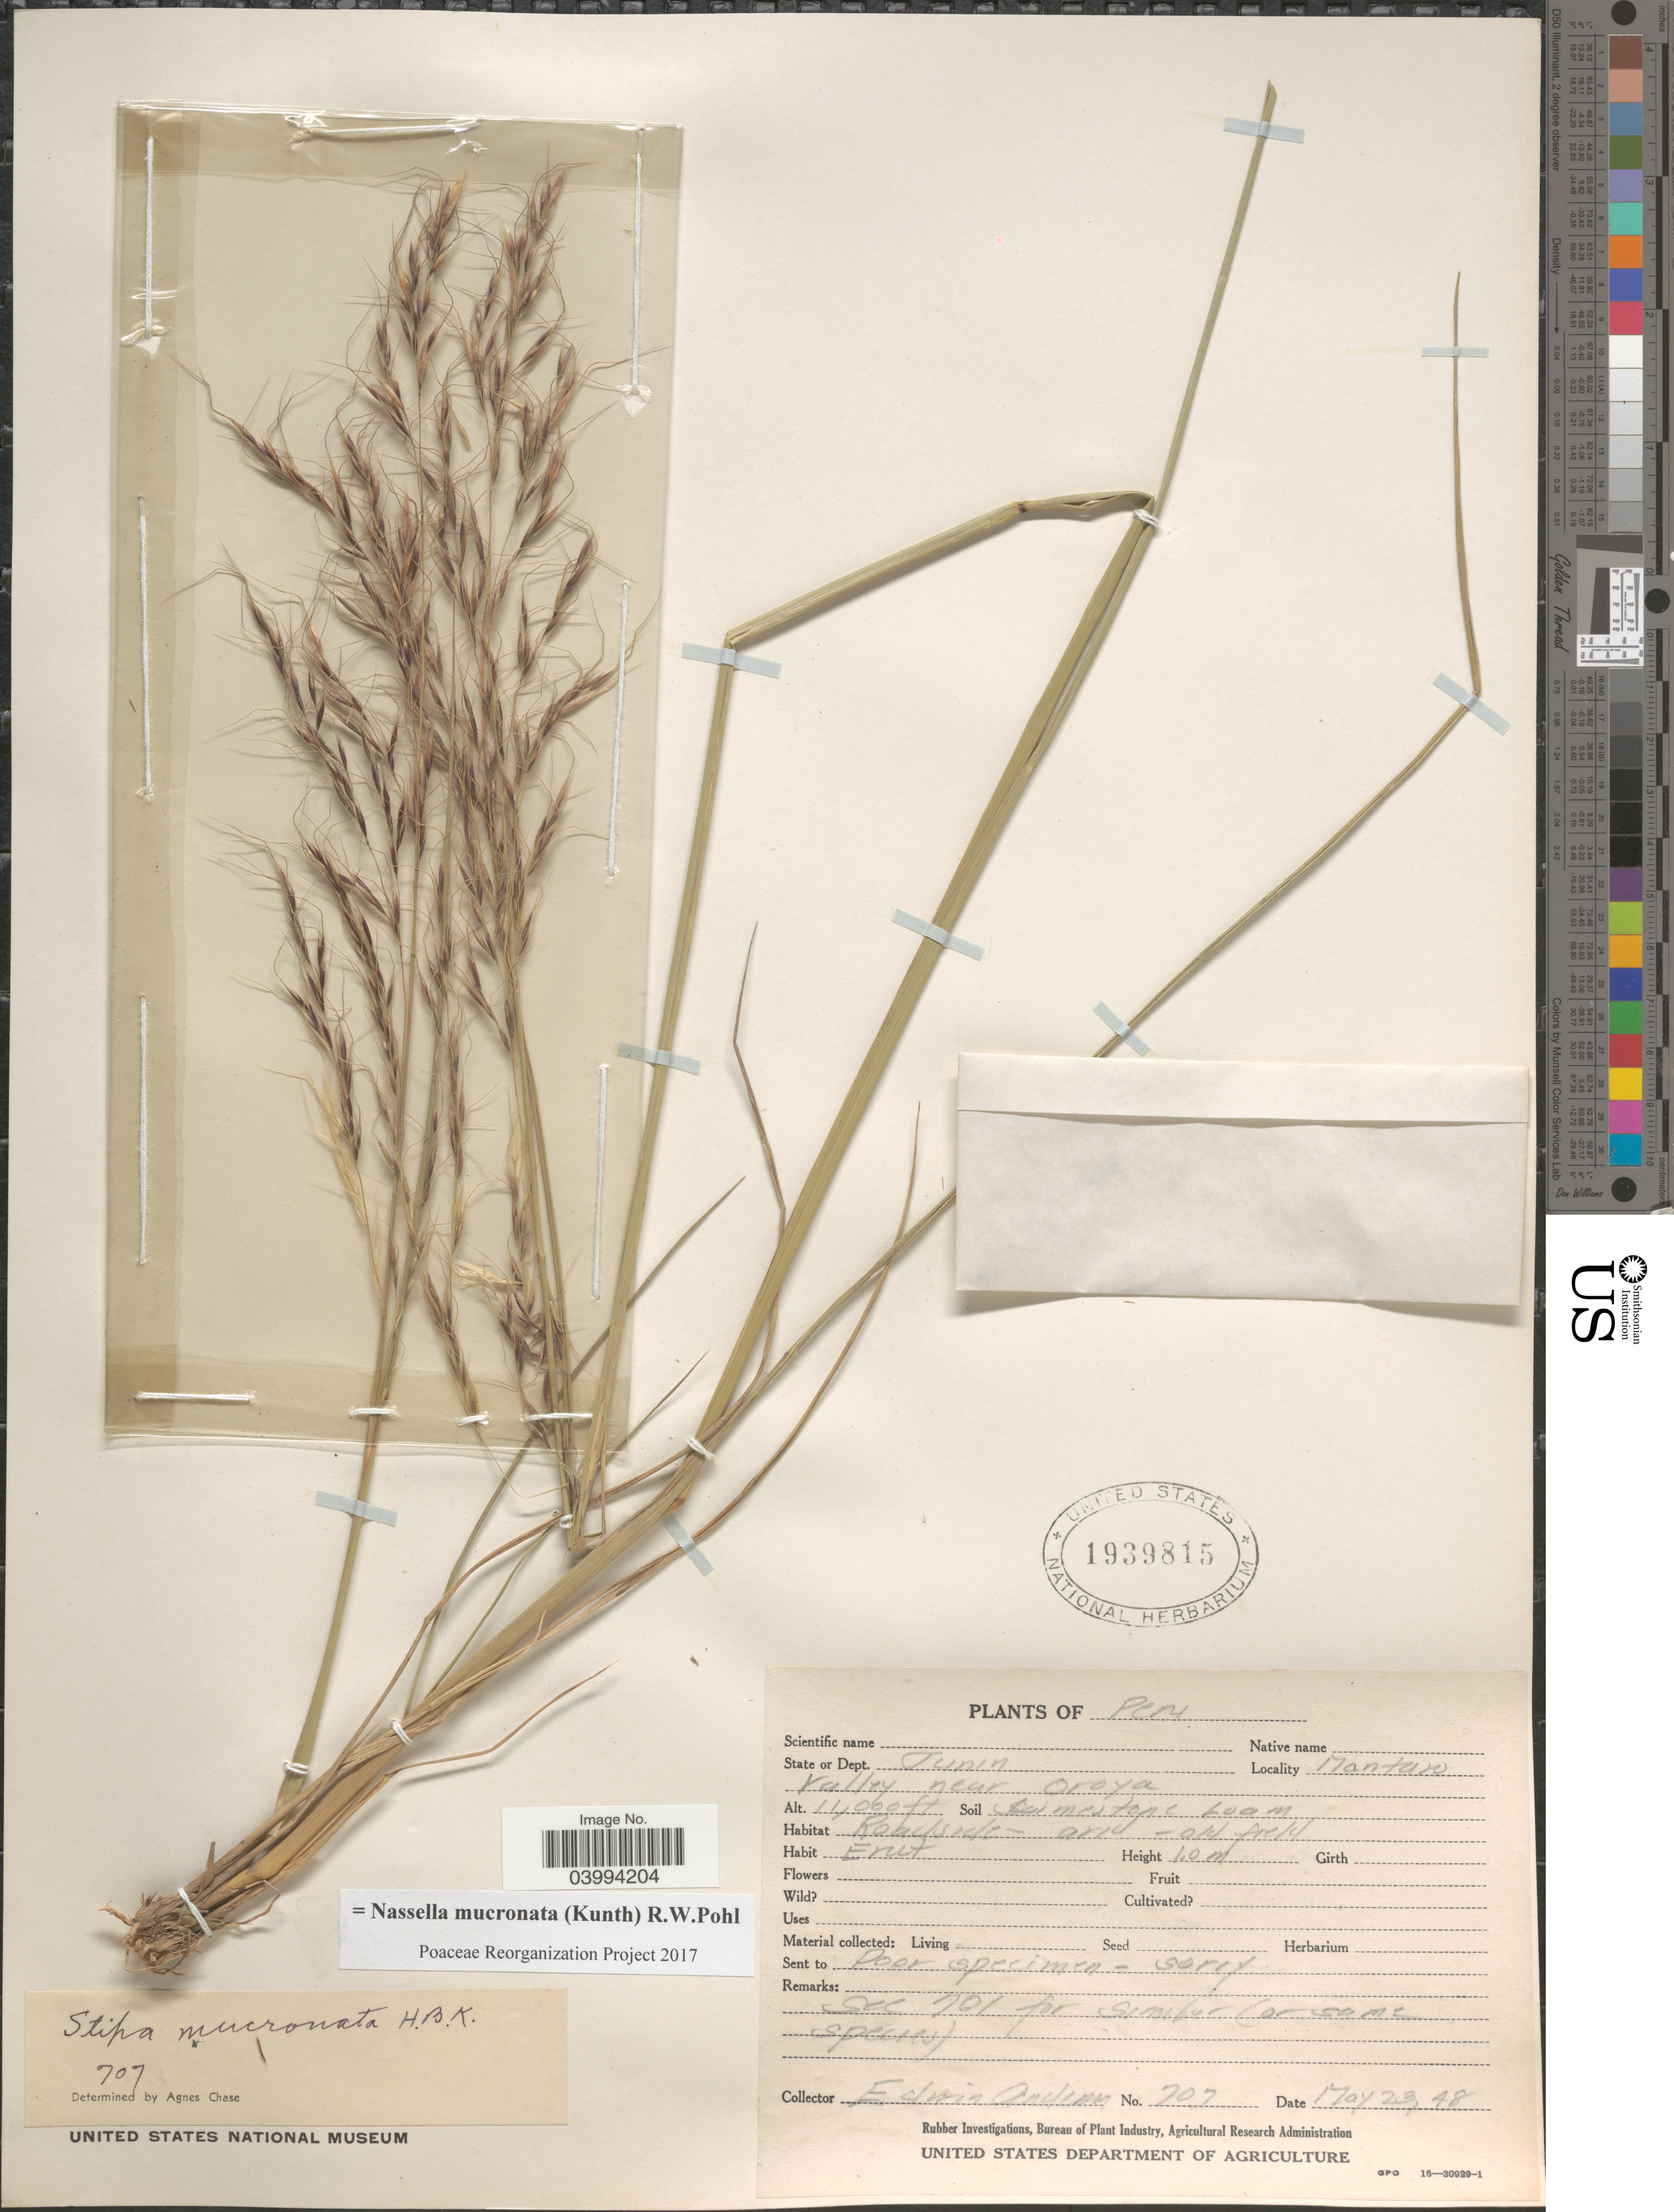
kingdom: Plantae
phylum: Tracheophyta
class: Liliopsida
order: Poales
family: Poaceae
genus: Nassella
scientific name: Nassella mucronata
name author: (Kunth) R.W. Pohl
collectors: E. Anderson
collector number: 707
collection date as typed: Transcribed d/m/y: 23/5/48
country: Peru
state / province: Junín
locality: Dept. Junin. Mantaro. Valley near Oroya.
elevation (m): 3353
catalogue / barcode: US 1939815